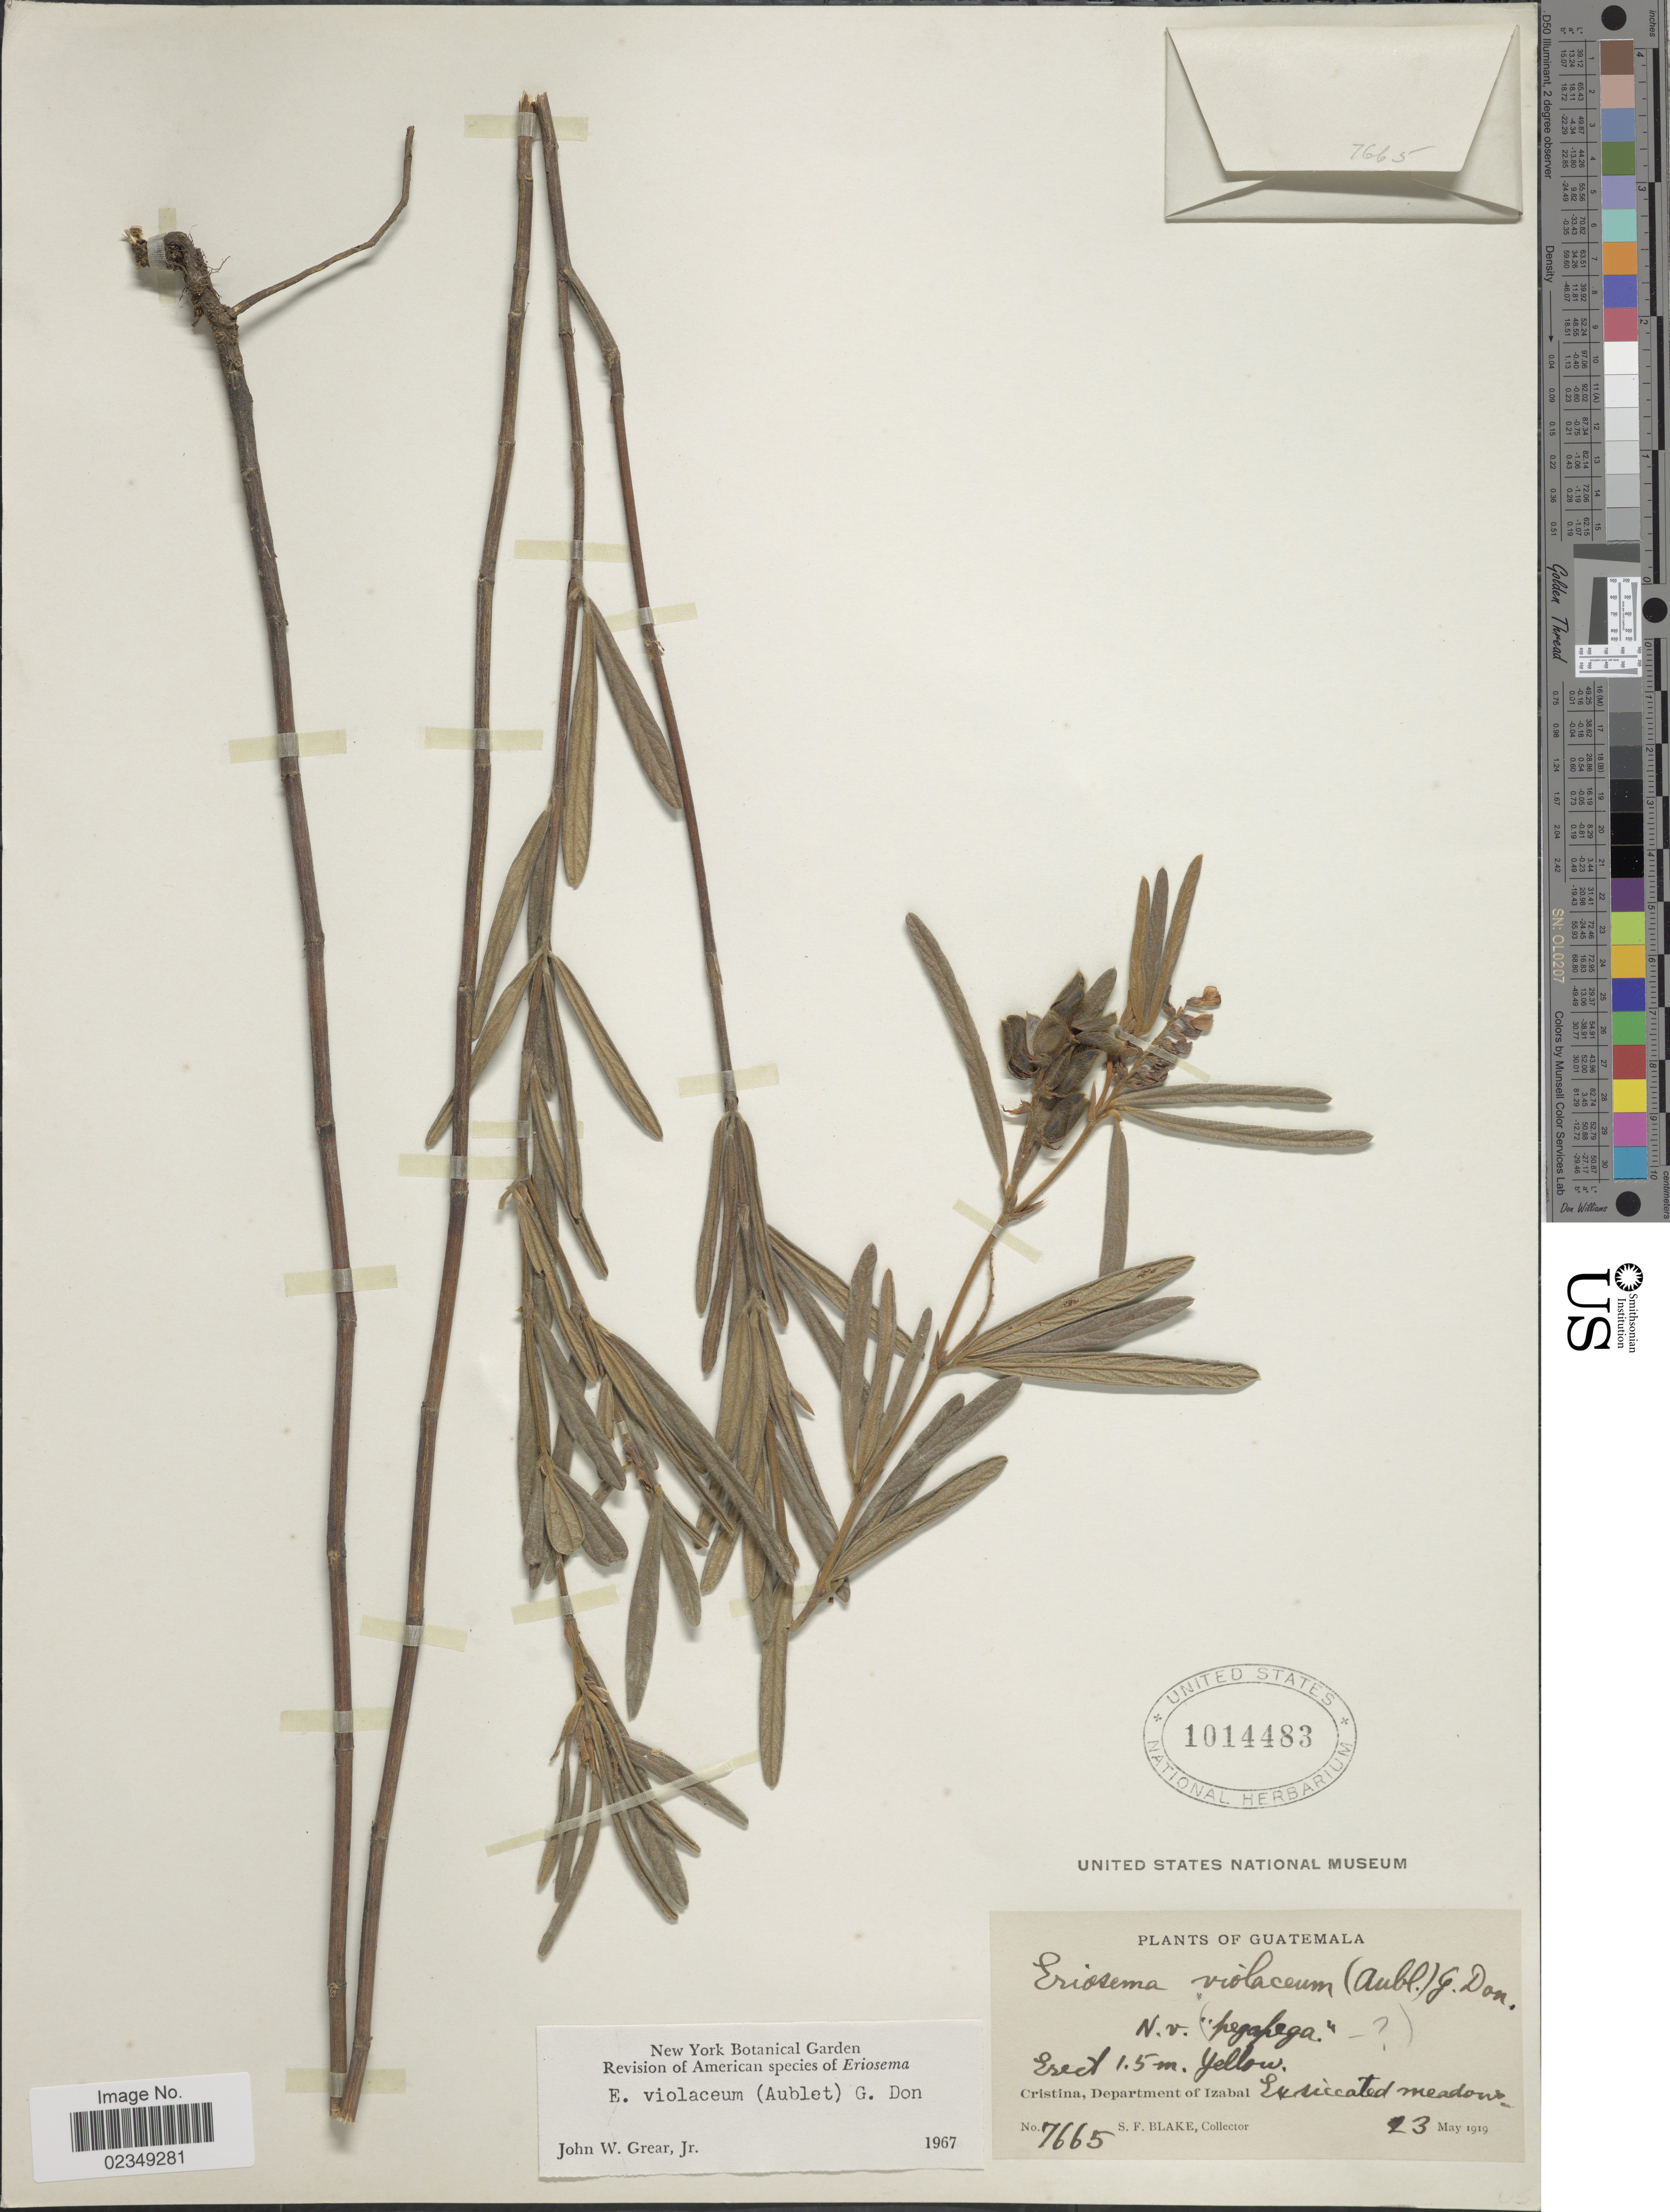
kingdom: Plantae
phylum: Tracheophyta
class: Magnoliopsida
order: Fabales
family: Fabaceae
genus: Eriosema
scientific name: Eriosema violaceum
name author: (Aubl.) G. Don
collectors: S. Blake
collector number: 7665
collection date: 1919-05-23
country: Guatemala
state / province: Izabal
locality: Cristina, Department of Izabal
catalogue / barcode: US 1014483